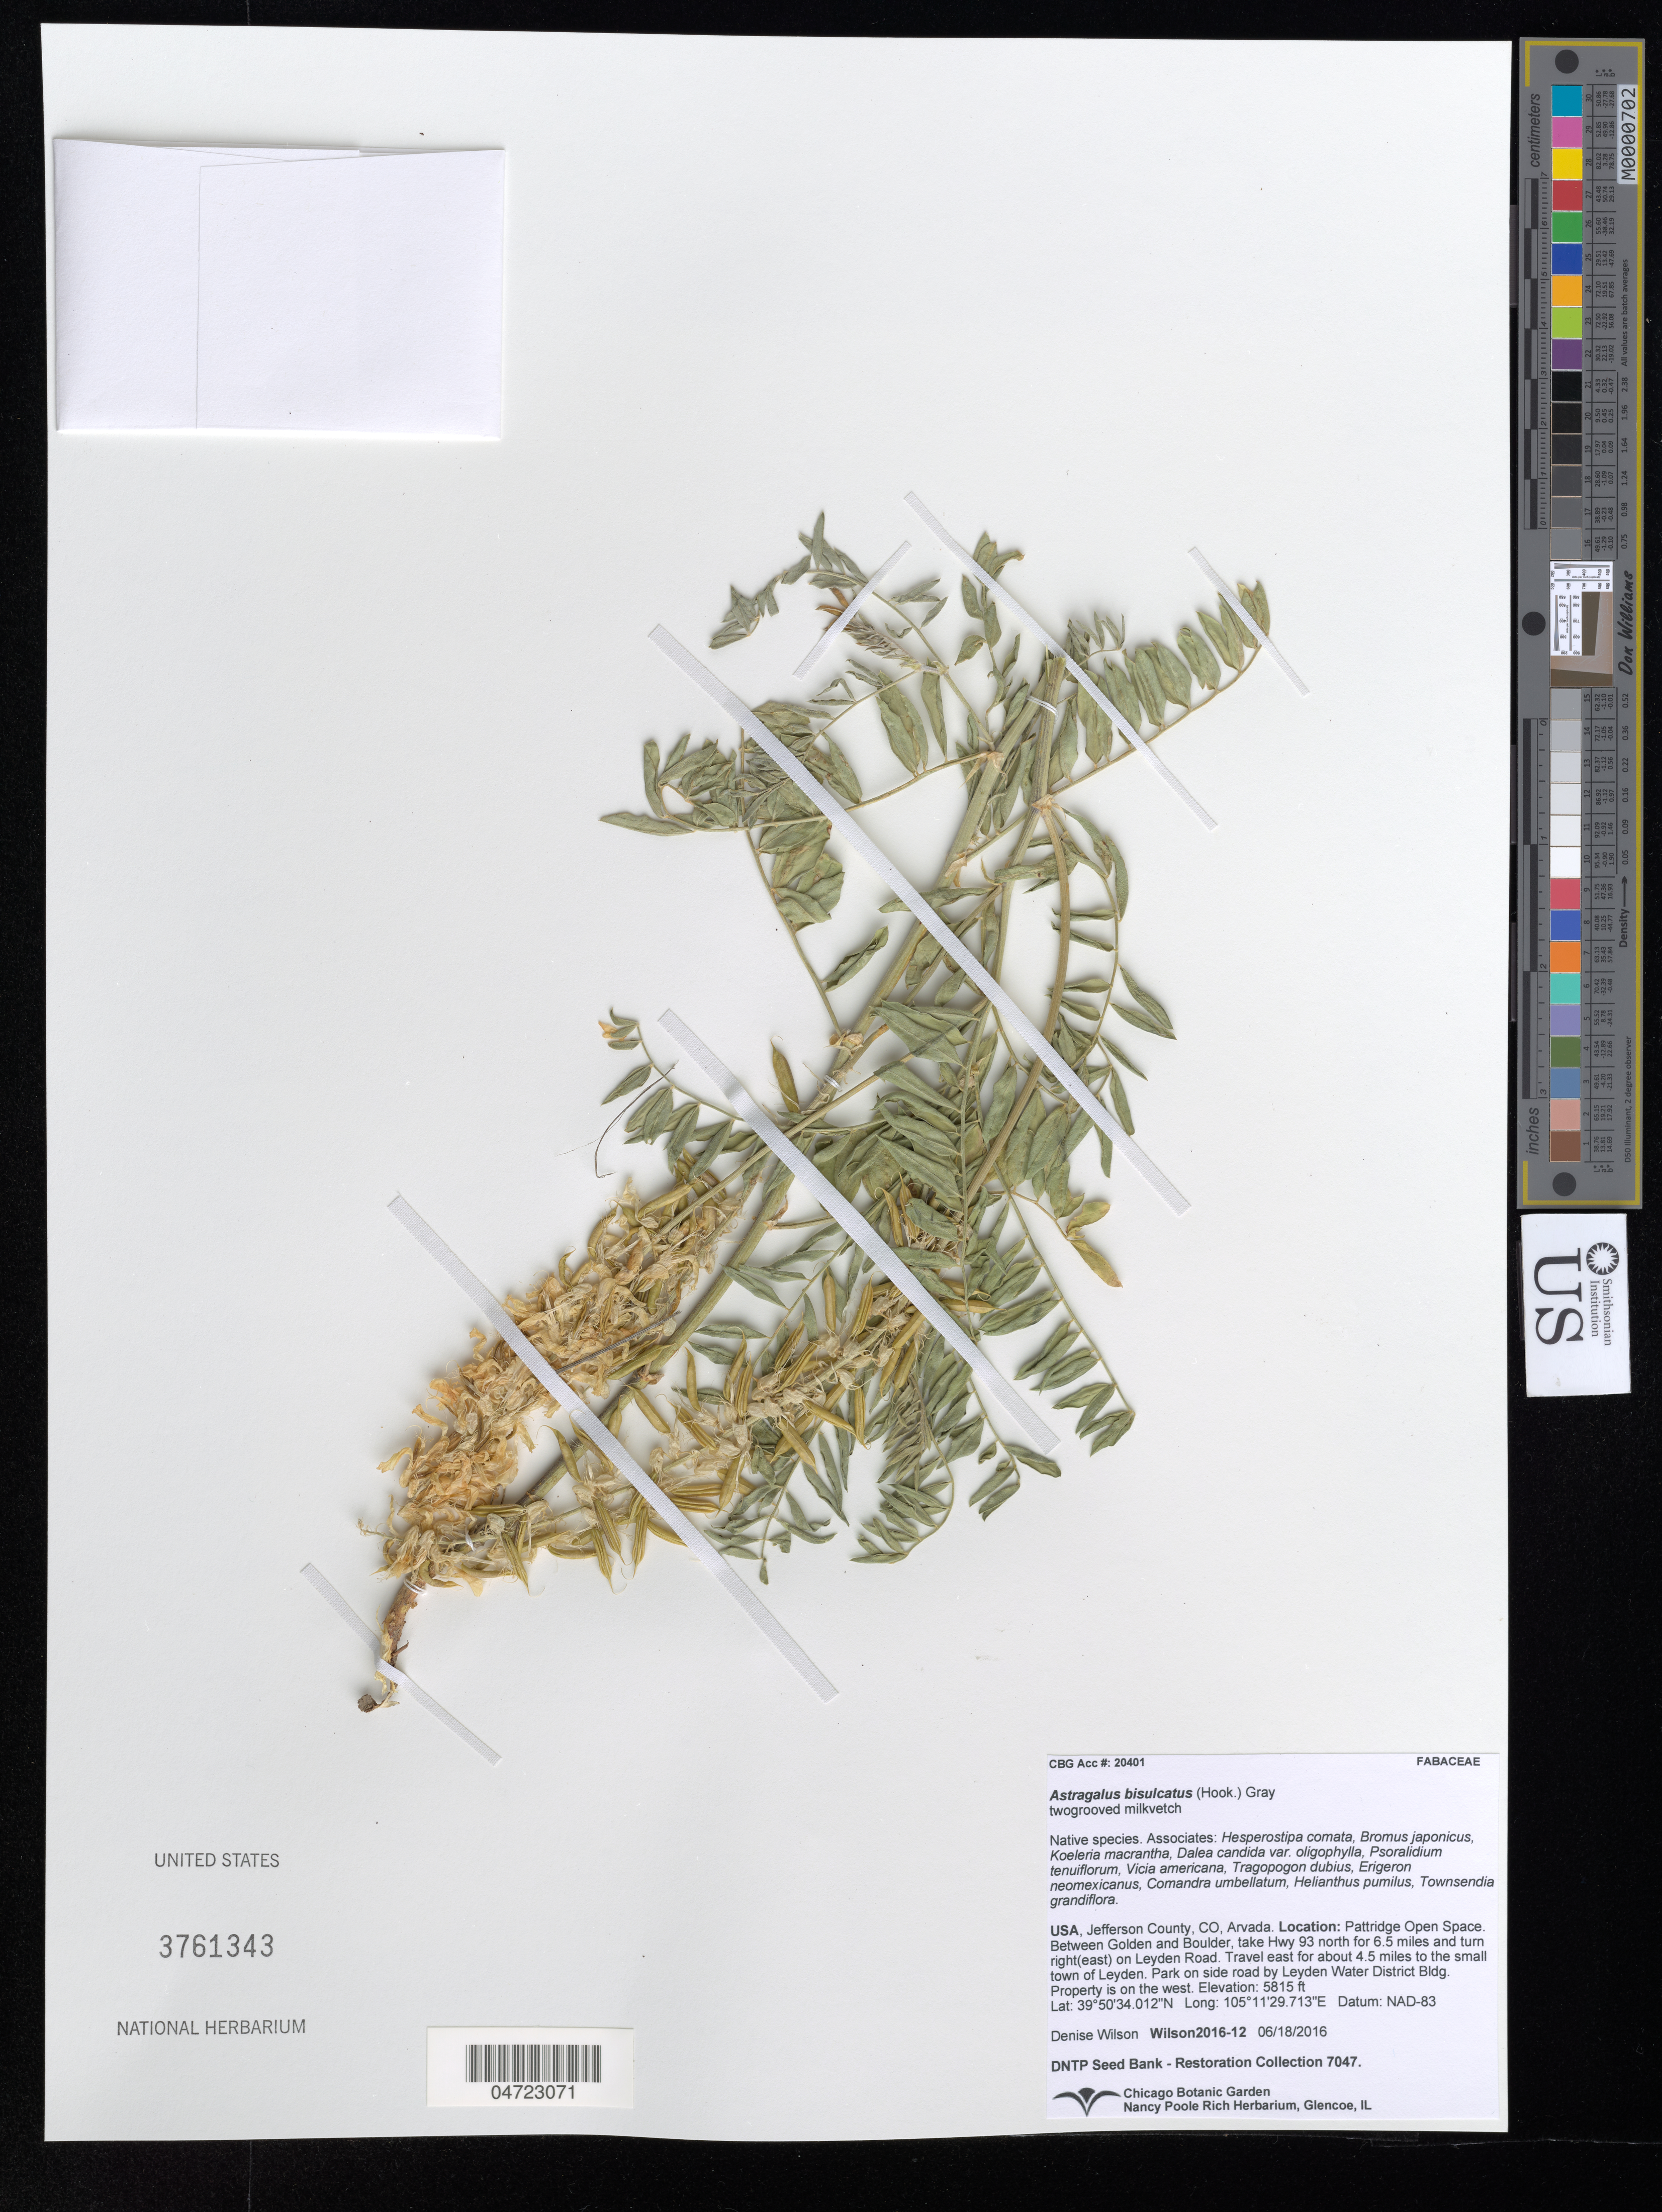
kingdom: Plantae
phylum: Tracheophyta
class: Magnoliopsida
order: Fabales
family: Fabaceae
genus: Astragalus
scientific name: Astragalus bisulcatus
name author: (Hook.) A. Gray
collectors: D. Wilson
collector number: Wilson2016-12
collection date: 2016-06-18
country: United States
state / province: Colorado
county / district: Jefferson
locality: Jefferson County, Arvada. Pattridge Open Space. Between Golden and Boulder, take Hwy 93 north for 6.5 miles and turn right(east) on Leyden Road. Travel east for about 4.5 miles to the small town of Leyden. Park on side road by Leyden Water District Bldg. Property is on the west.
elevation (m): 1772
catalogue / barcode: US 3761343